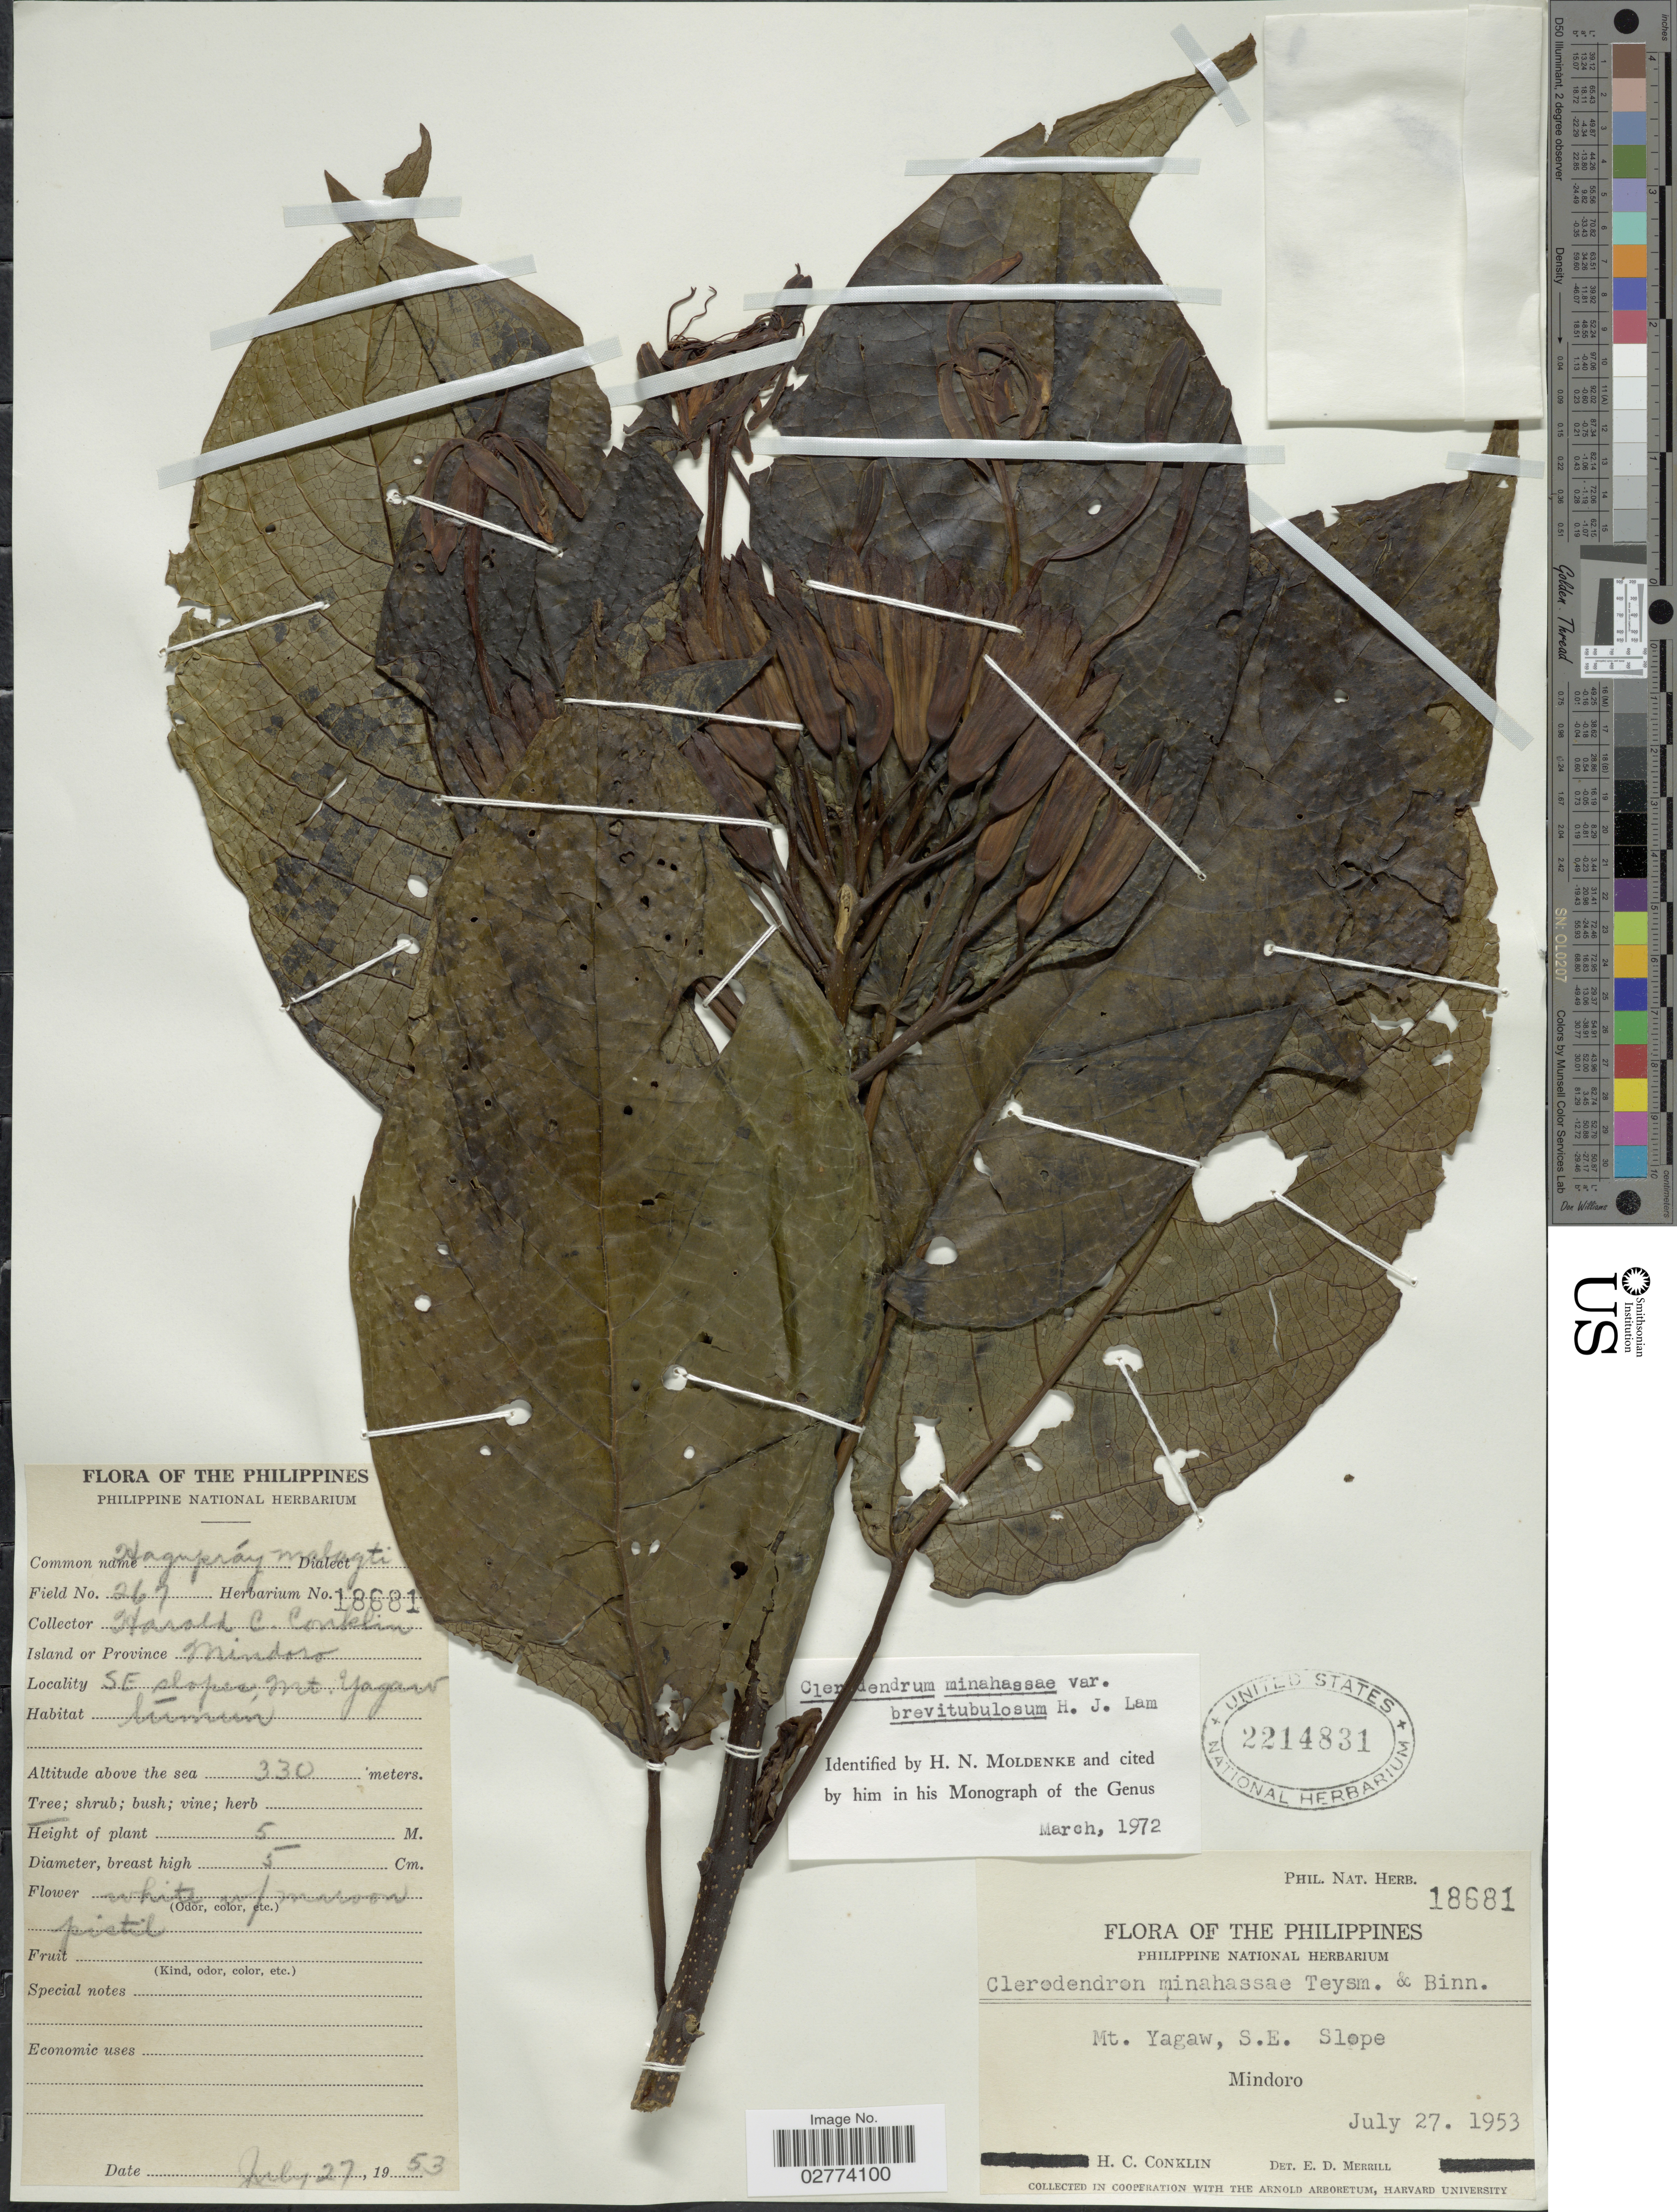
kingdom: Plantae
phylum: Tracheophyta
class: Magnoliopsida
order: Lamiales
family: Lamiaceae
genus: Clerodendrum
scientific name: Clerodendrum minahassae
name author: Teijsm. & Binn.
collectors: H. Conklin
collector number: Phil. Nat. Herb. 18681/267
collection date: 1953-07-27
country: Philippines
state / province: Mimaropa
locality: Mt. Yagaw, S.E. slope, Mindoro.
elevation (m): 330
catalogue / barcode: US 2214831